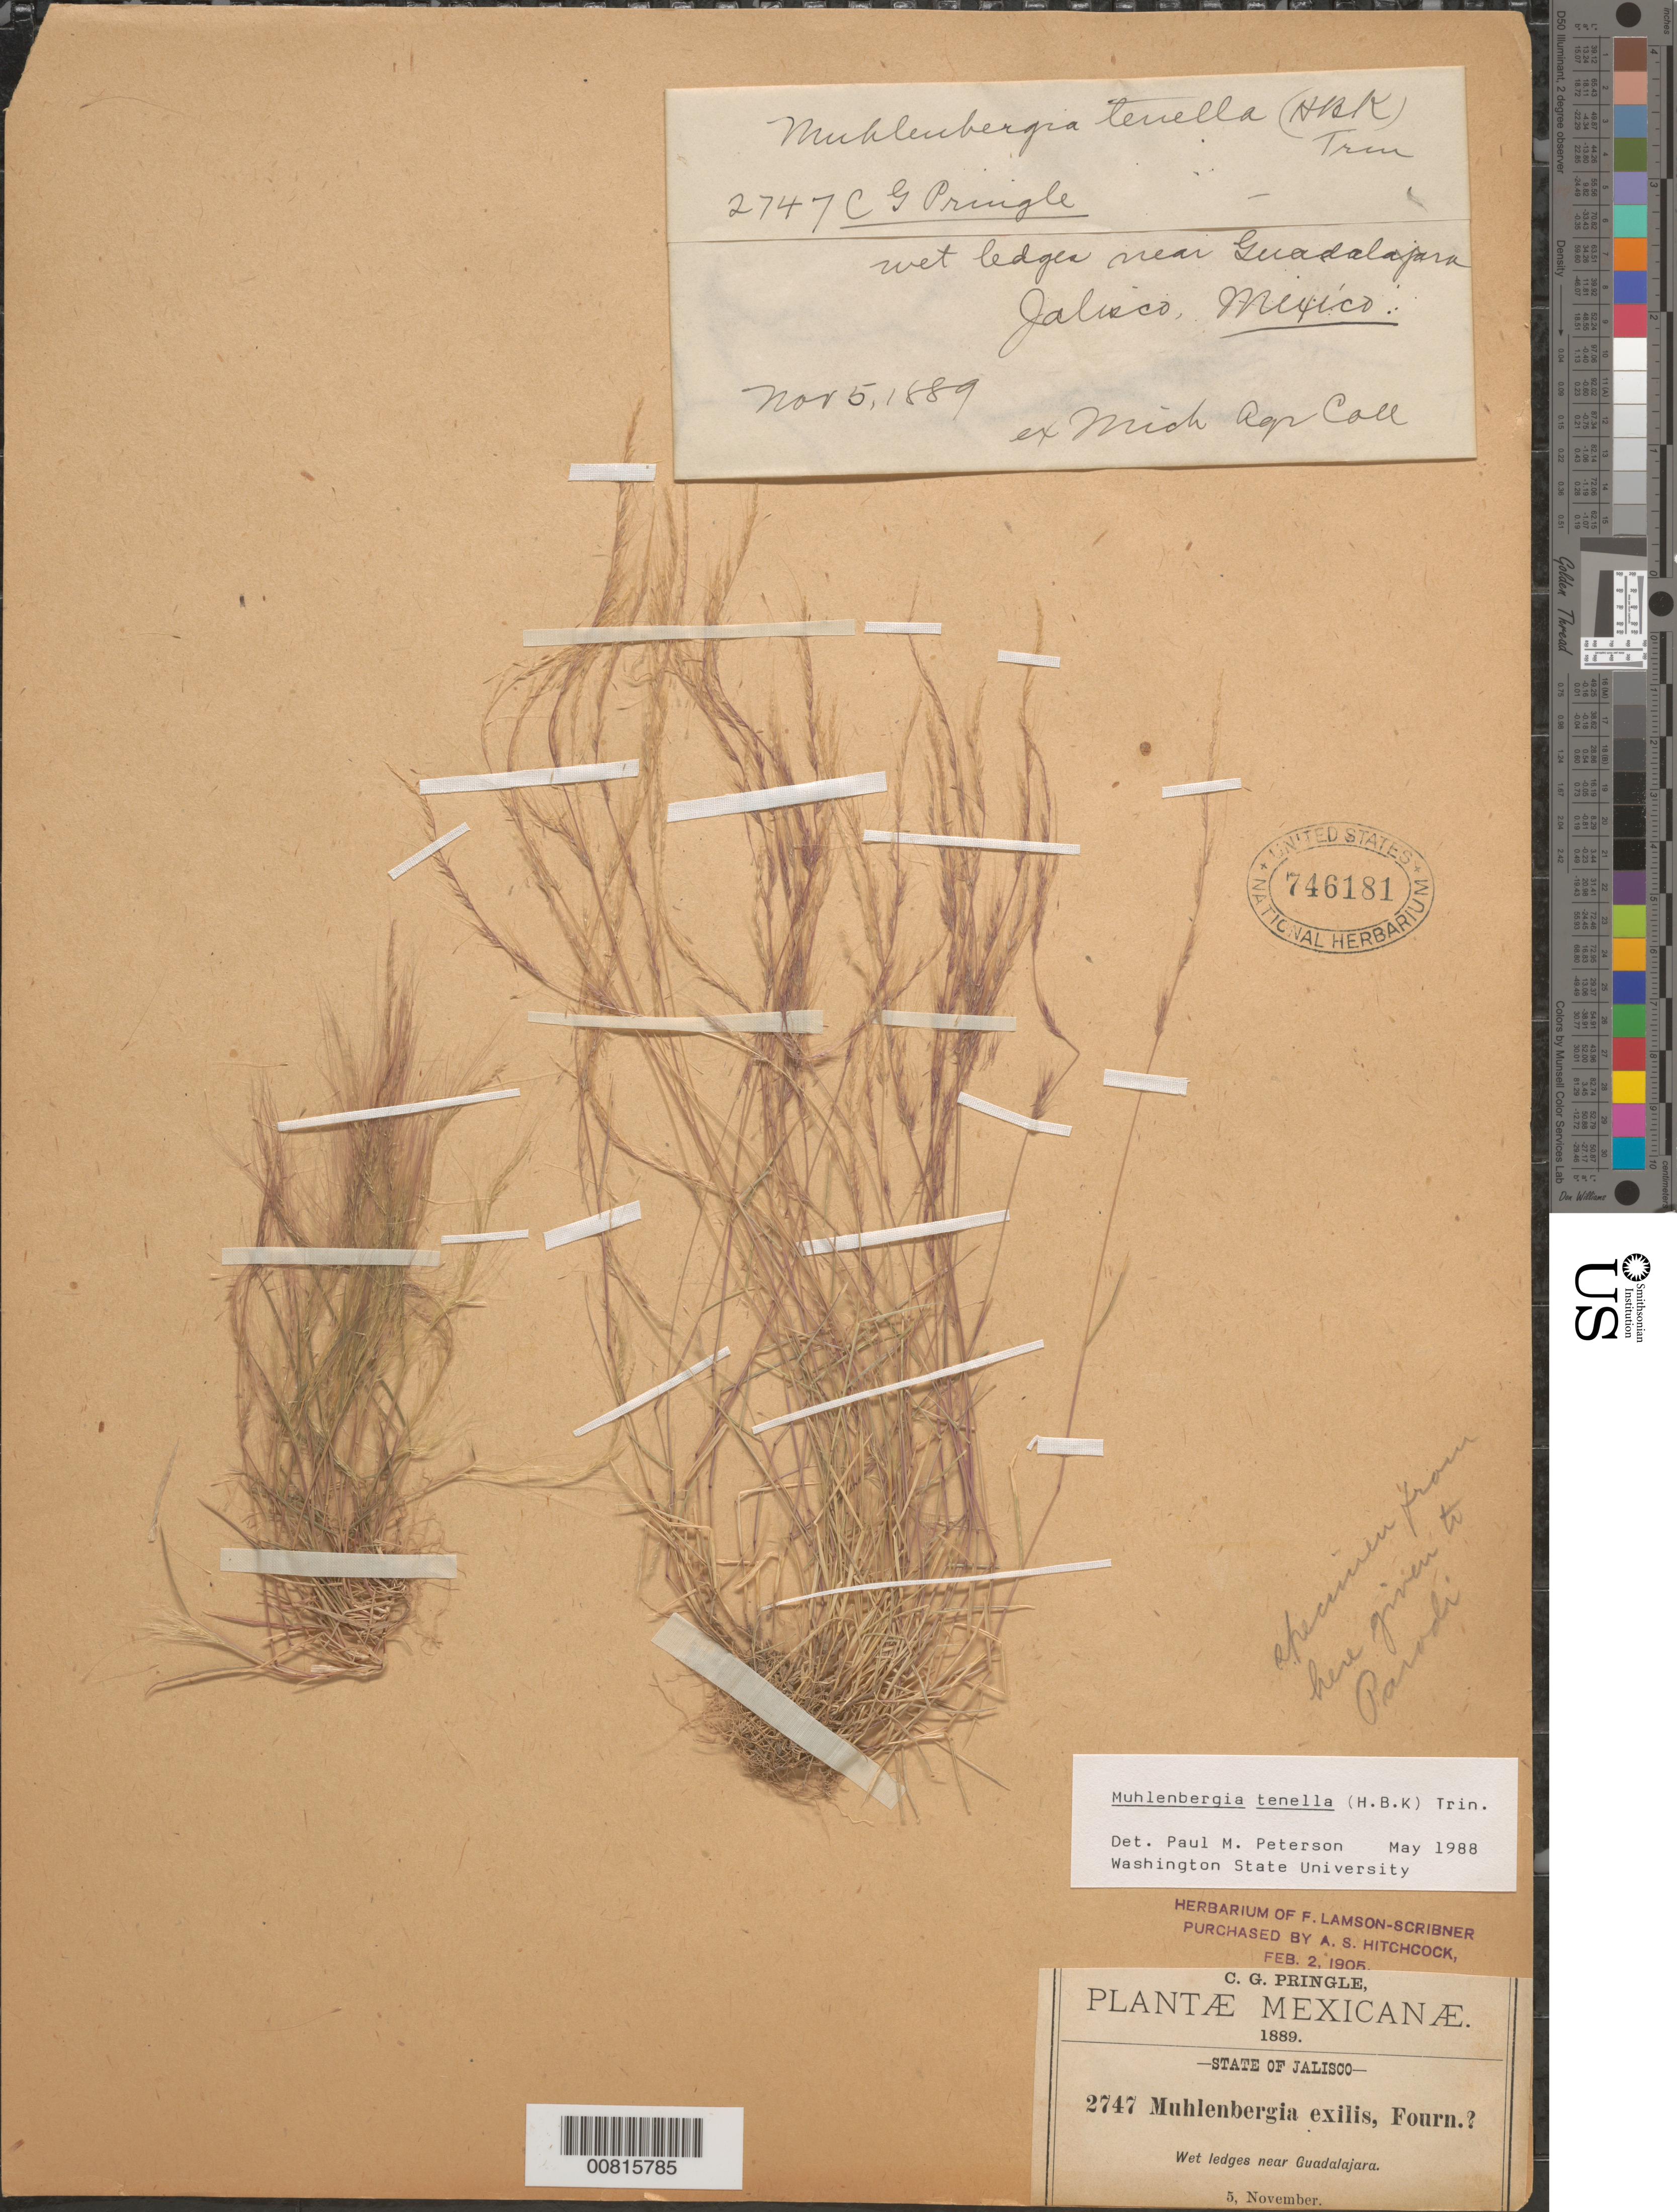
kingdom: Plantae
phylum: Tracheophyta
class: Liliopsida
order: Poales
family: Poaceae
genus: Muhlenbergia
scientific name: Muhlenbergia tenella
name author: (Kunth) Trin.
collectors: C. G. Pringle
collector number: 2747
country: Mexico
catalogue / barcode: US 746181